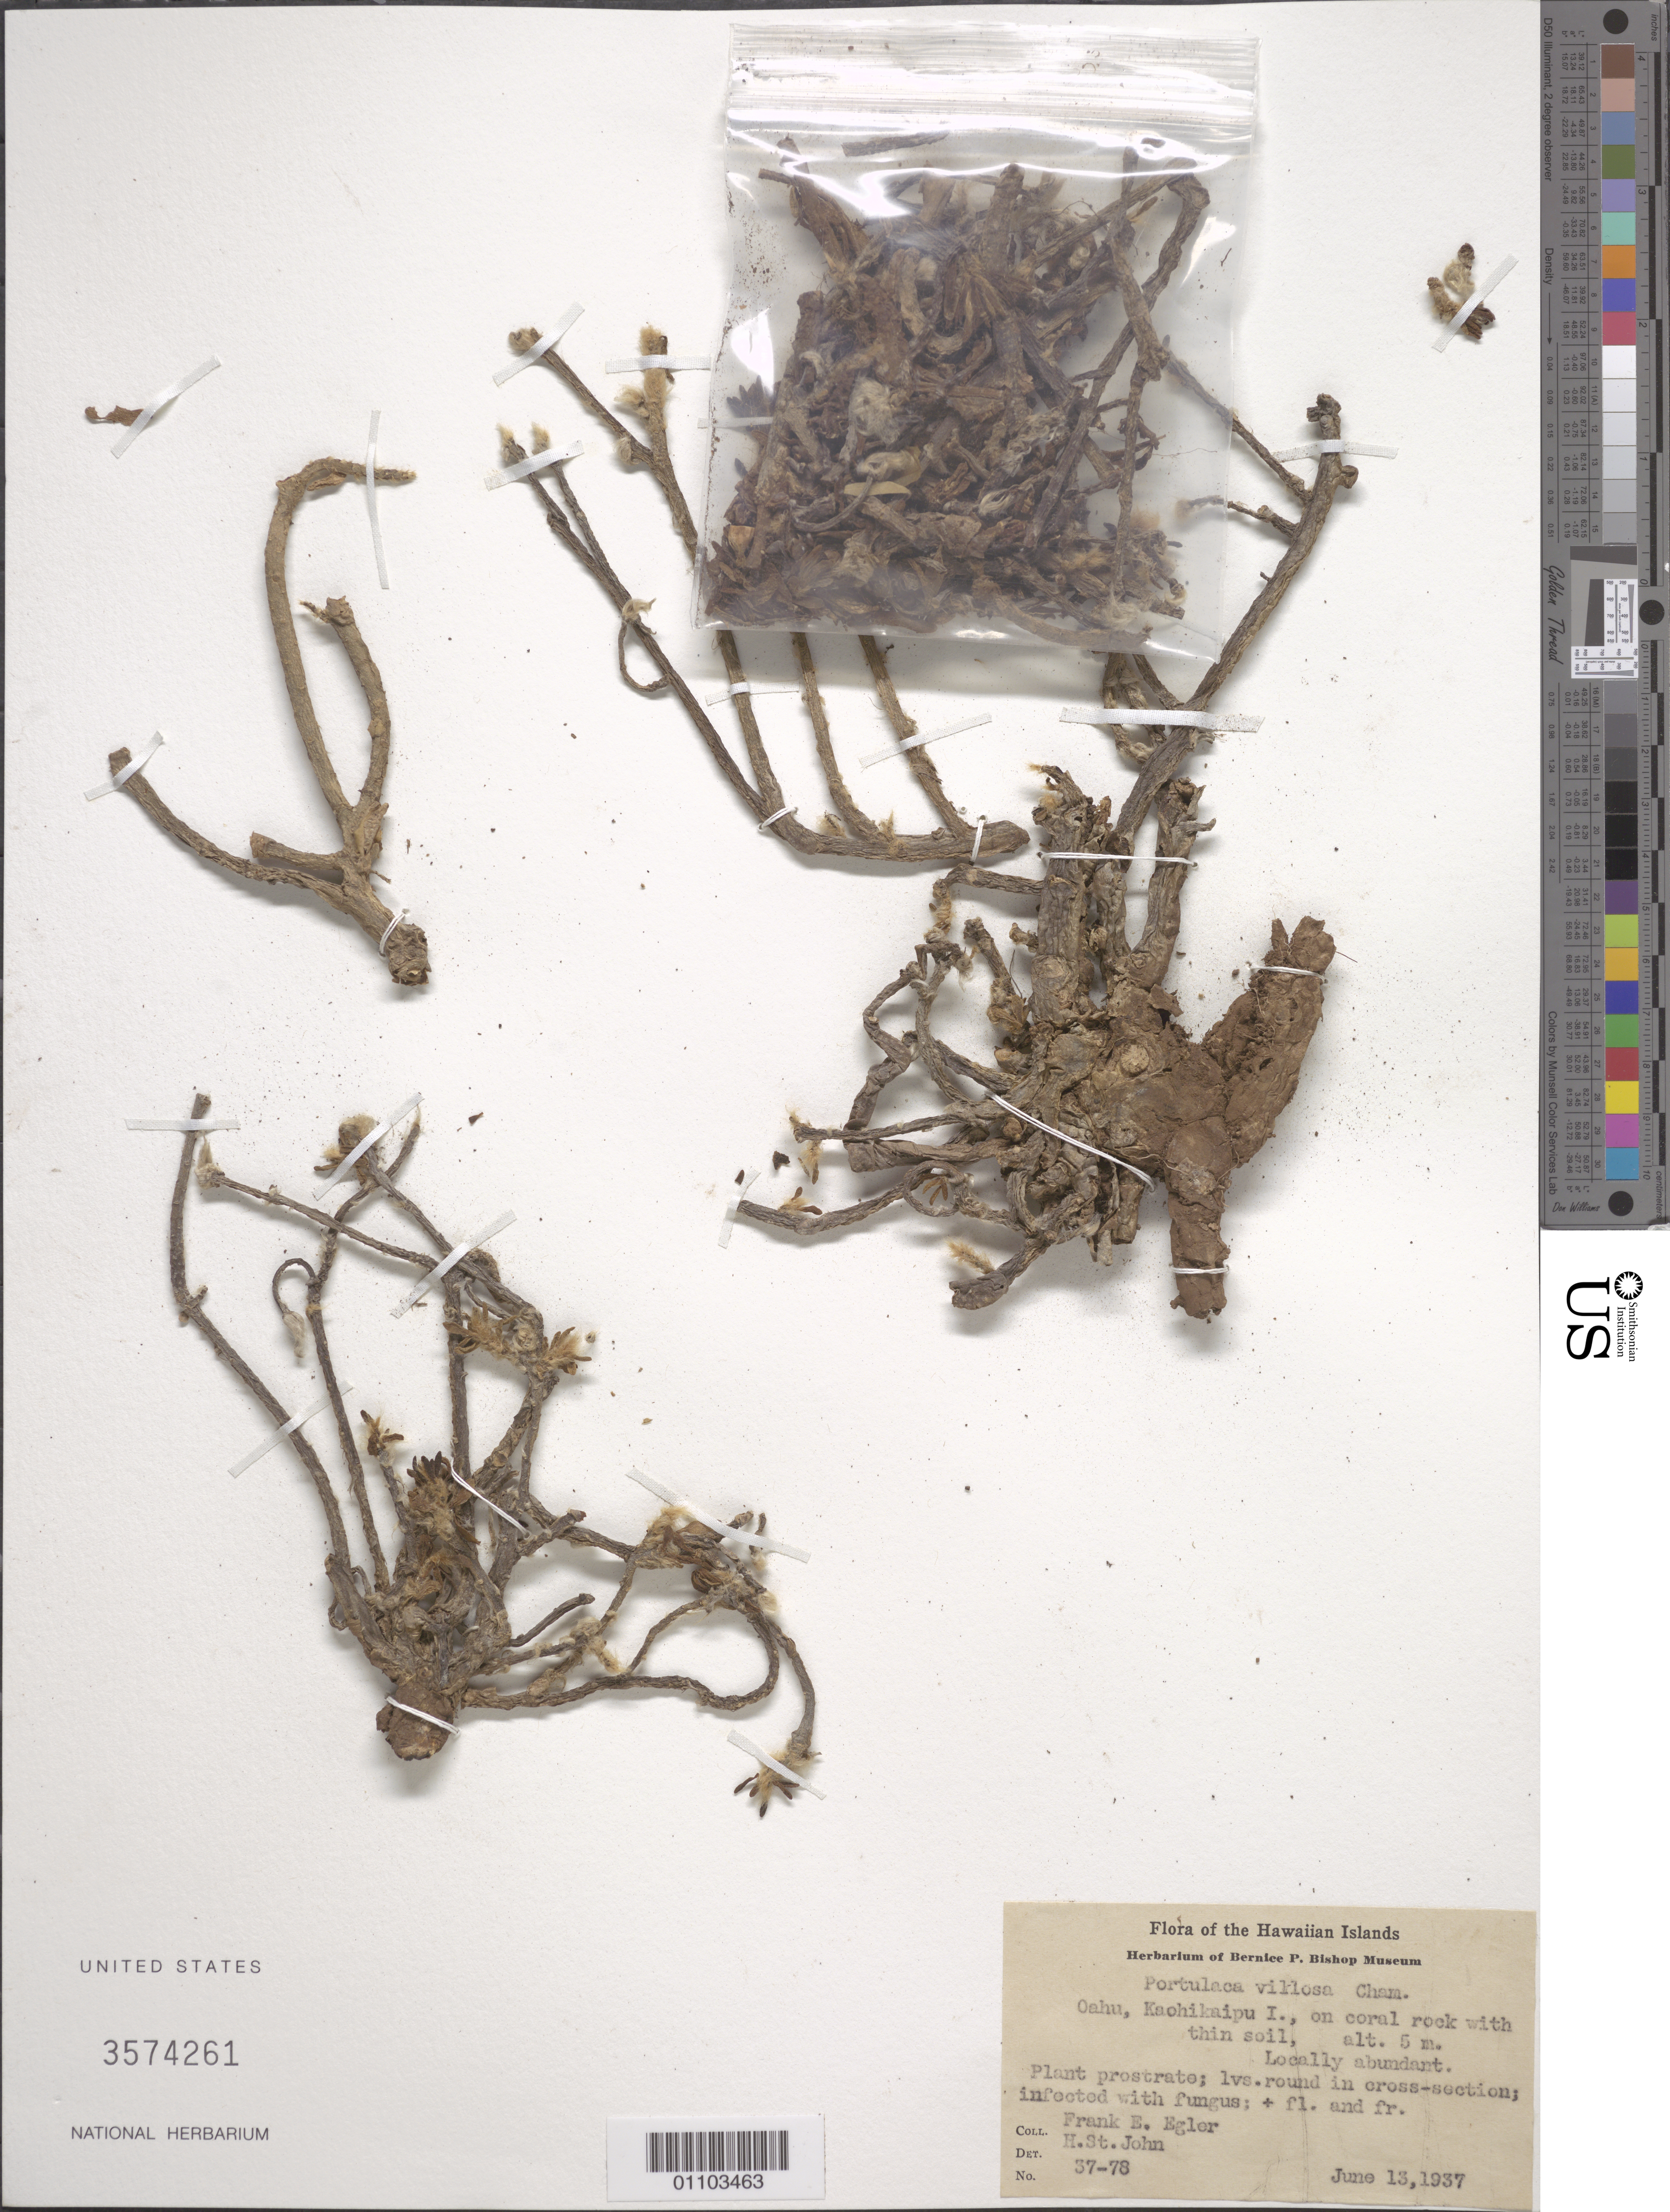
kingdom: Plantae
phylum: Tracheophyta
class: Magnoliopsida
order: Caryophyllales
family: Portulacaceae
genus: Portulaca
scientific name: Portulaca villosa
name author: Cham.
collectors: F. Egler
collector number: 37-78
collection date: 1937-06-13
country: United States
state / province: Hawaii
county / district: Honolulu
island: Oahu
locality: Kaohikaipu.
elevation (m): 5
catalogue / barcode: US 3574262